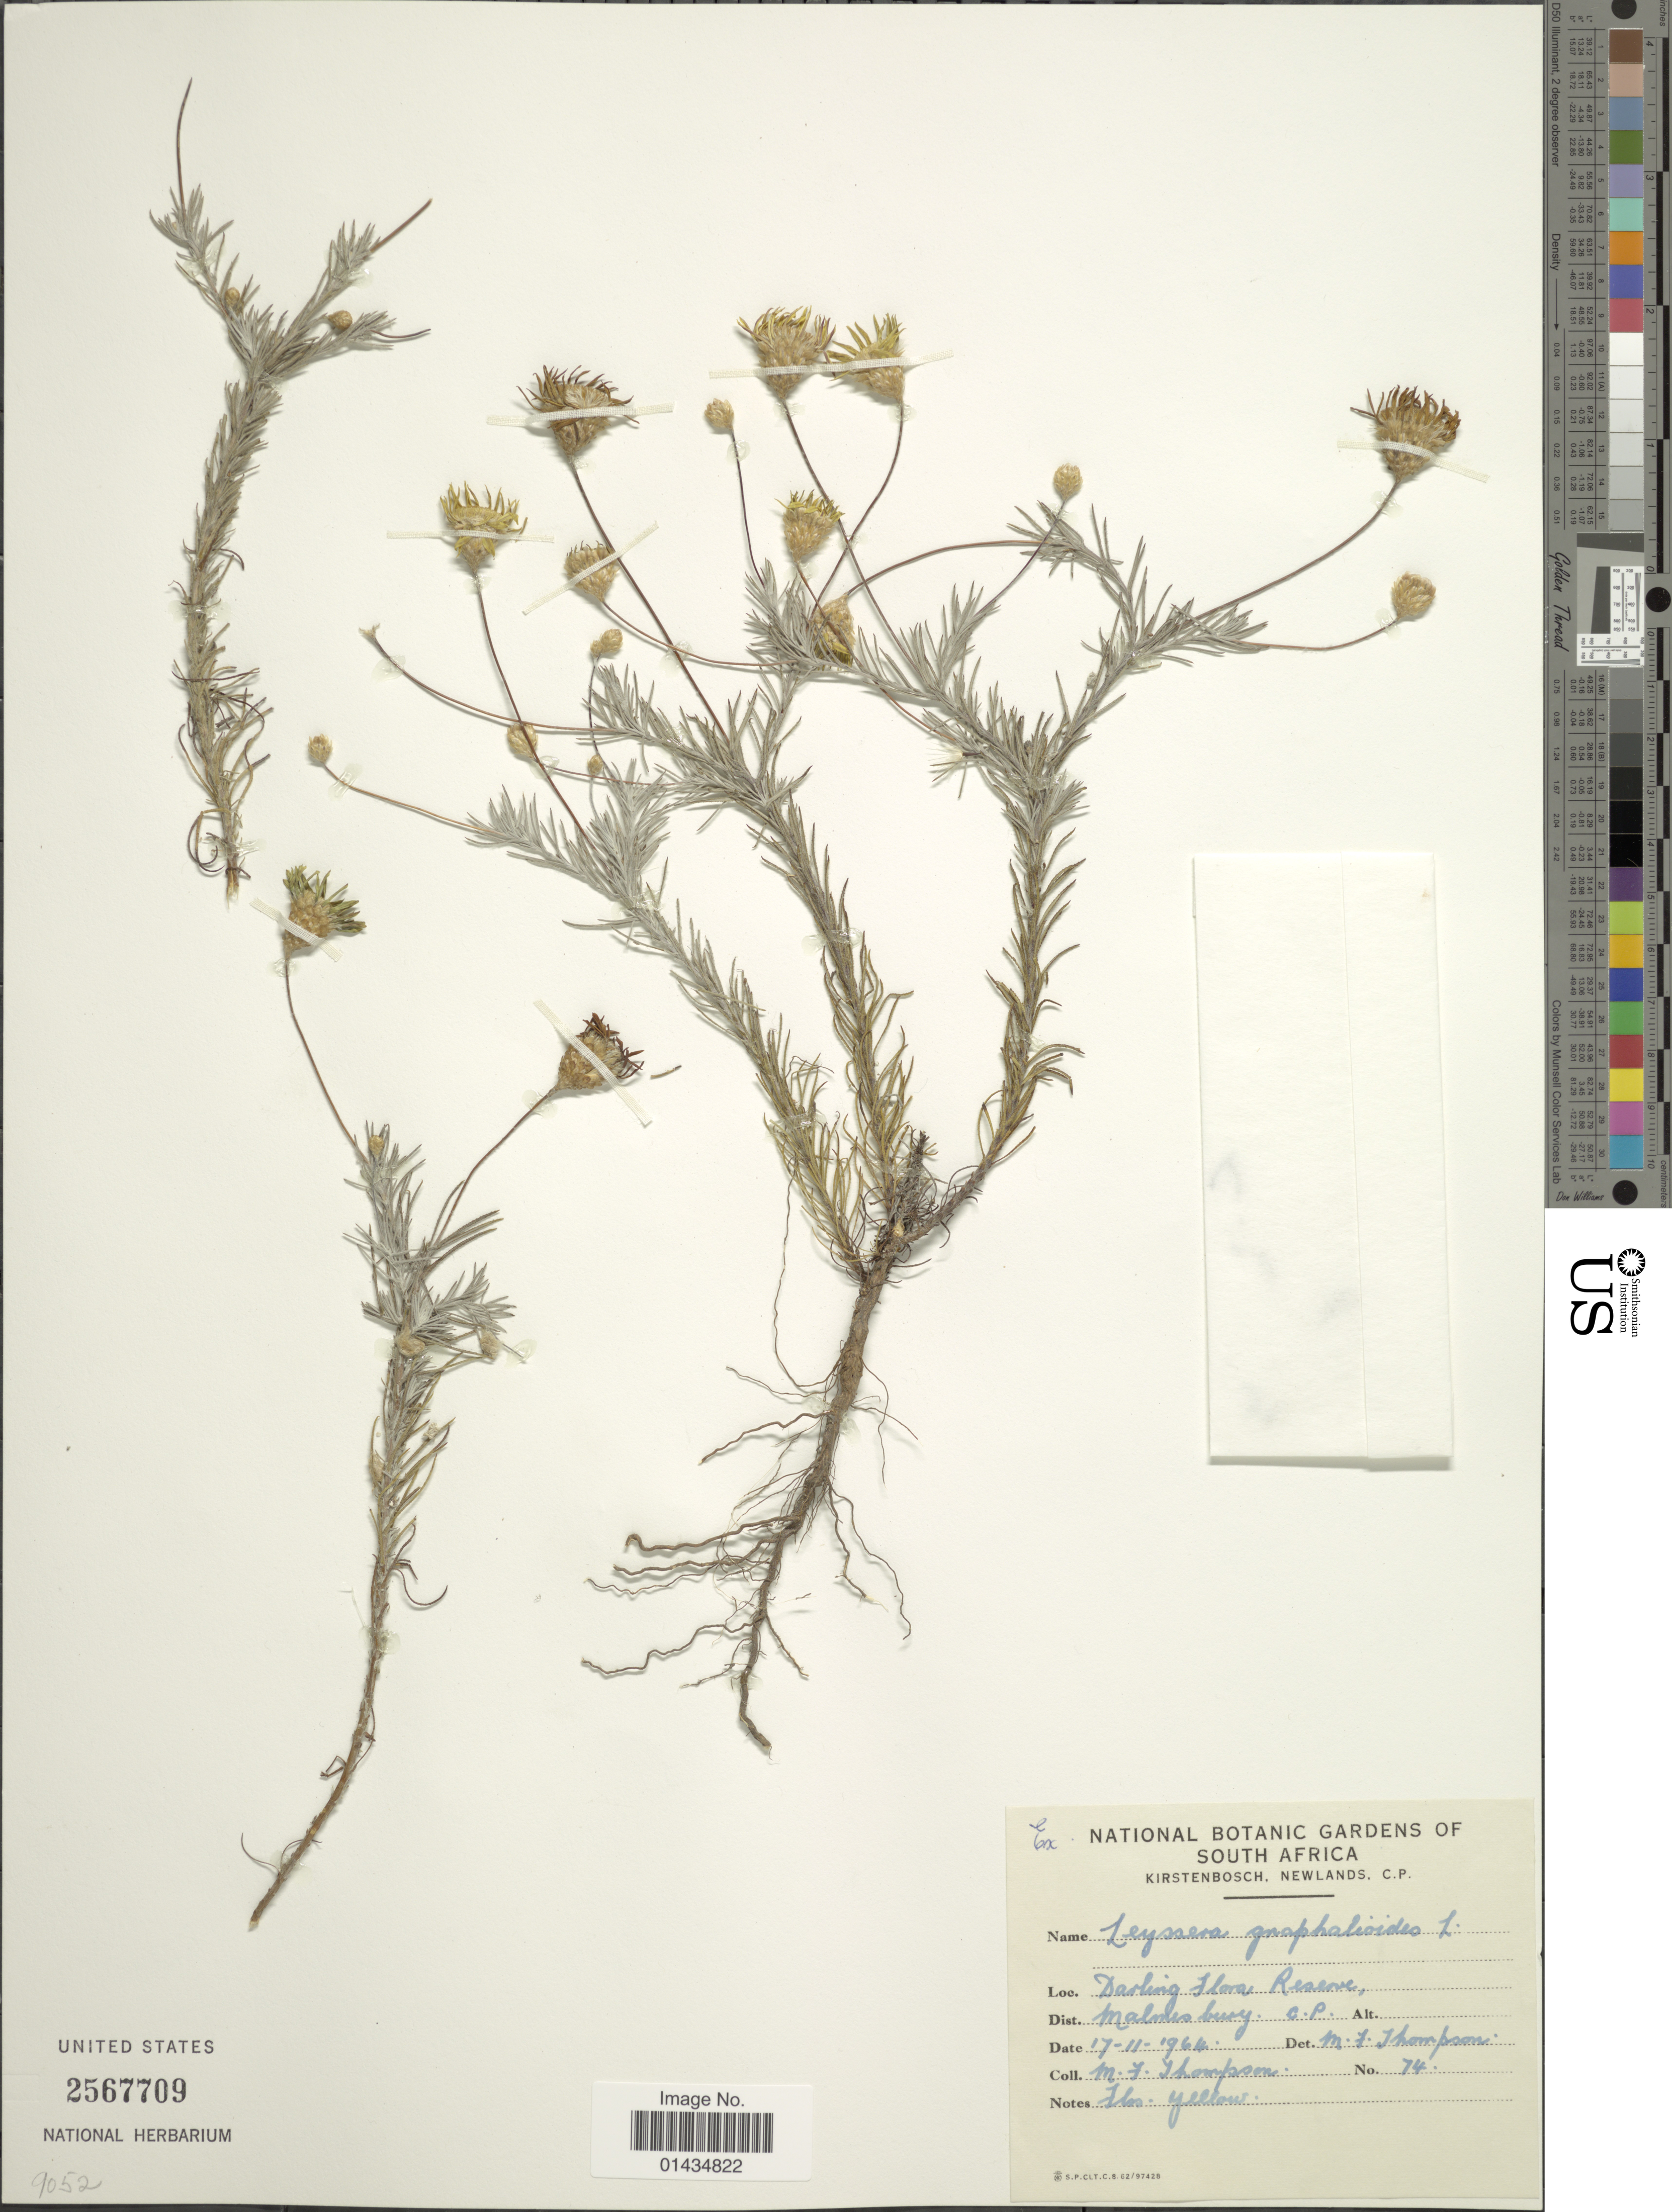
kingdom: Plantae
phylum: Tracheophyta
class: Magnoliopsida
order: Asterales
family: Asteraceae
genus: Leysera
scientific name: Leysera gnaphalodes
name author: (L.) L.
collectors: M. F. Thompson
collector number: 74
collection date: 1964-11-17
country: South Africa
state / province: Western Cape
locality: Darling Flora Reserve, Dist. Malmesbury.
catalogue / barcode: US 2567709